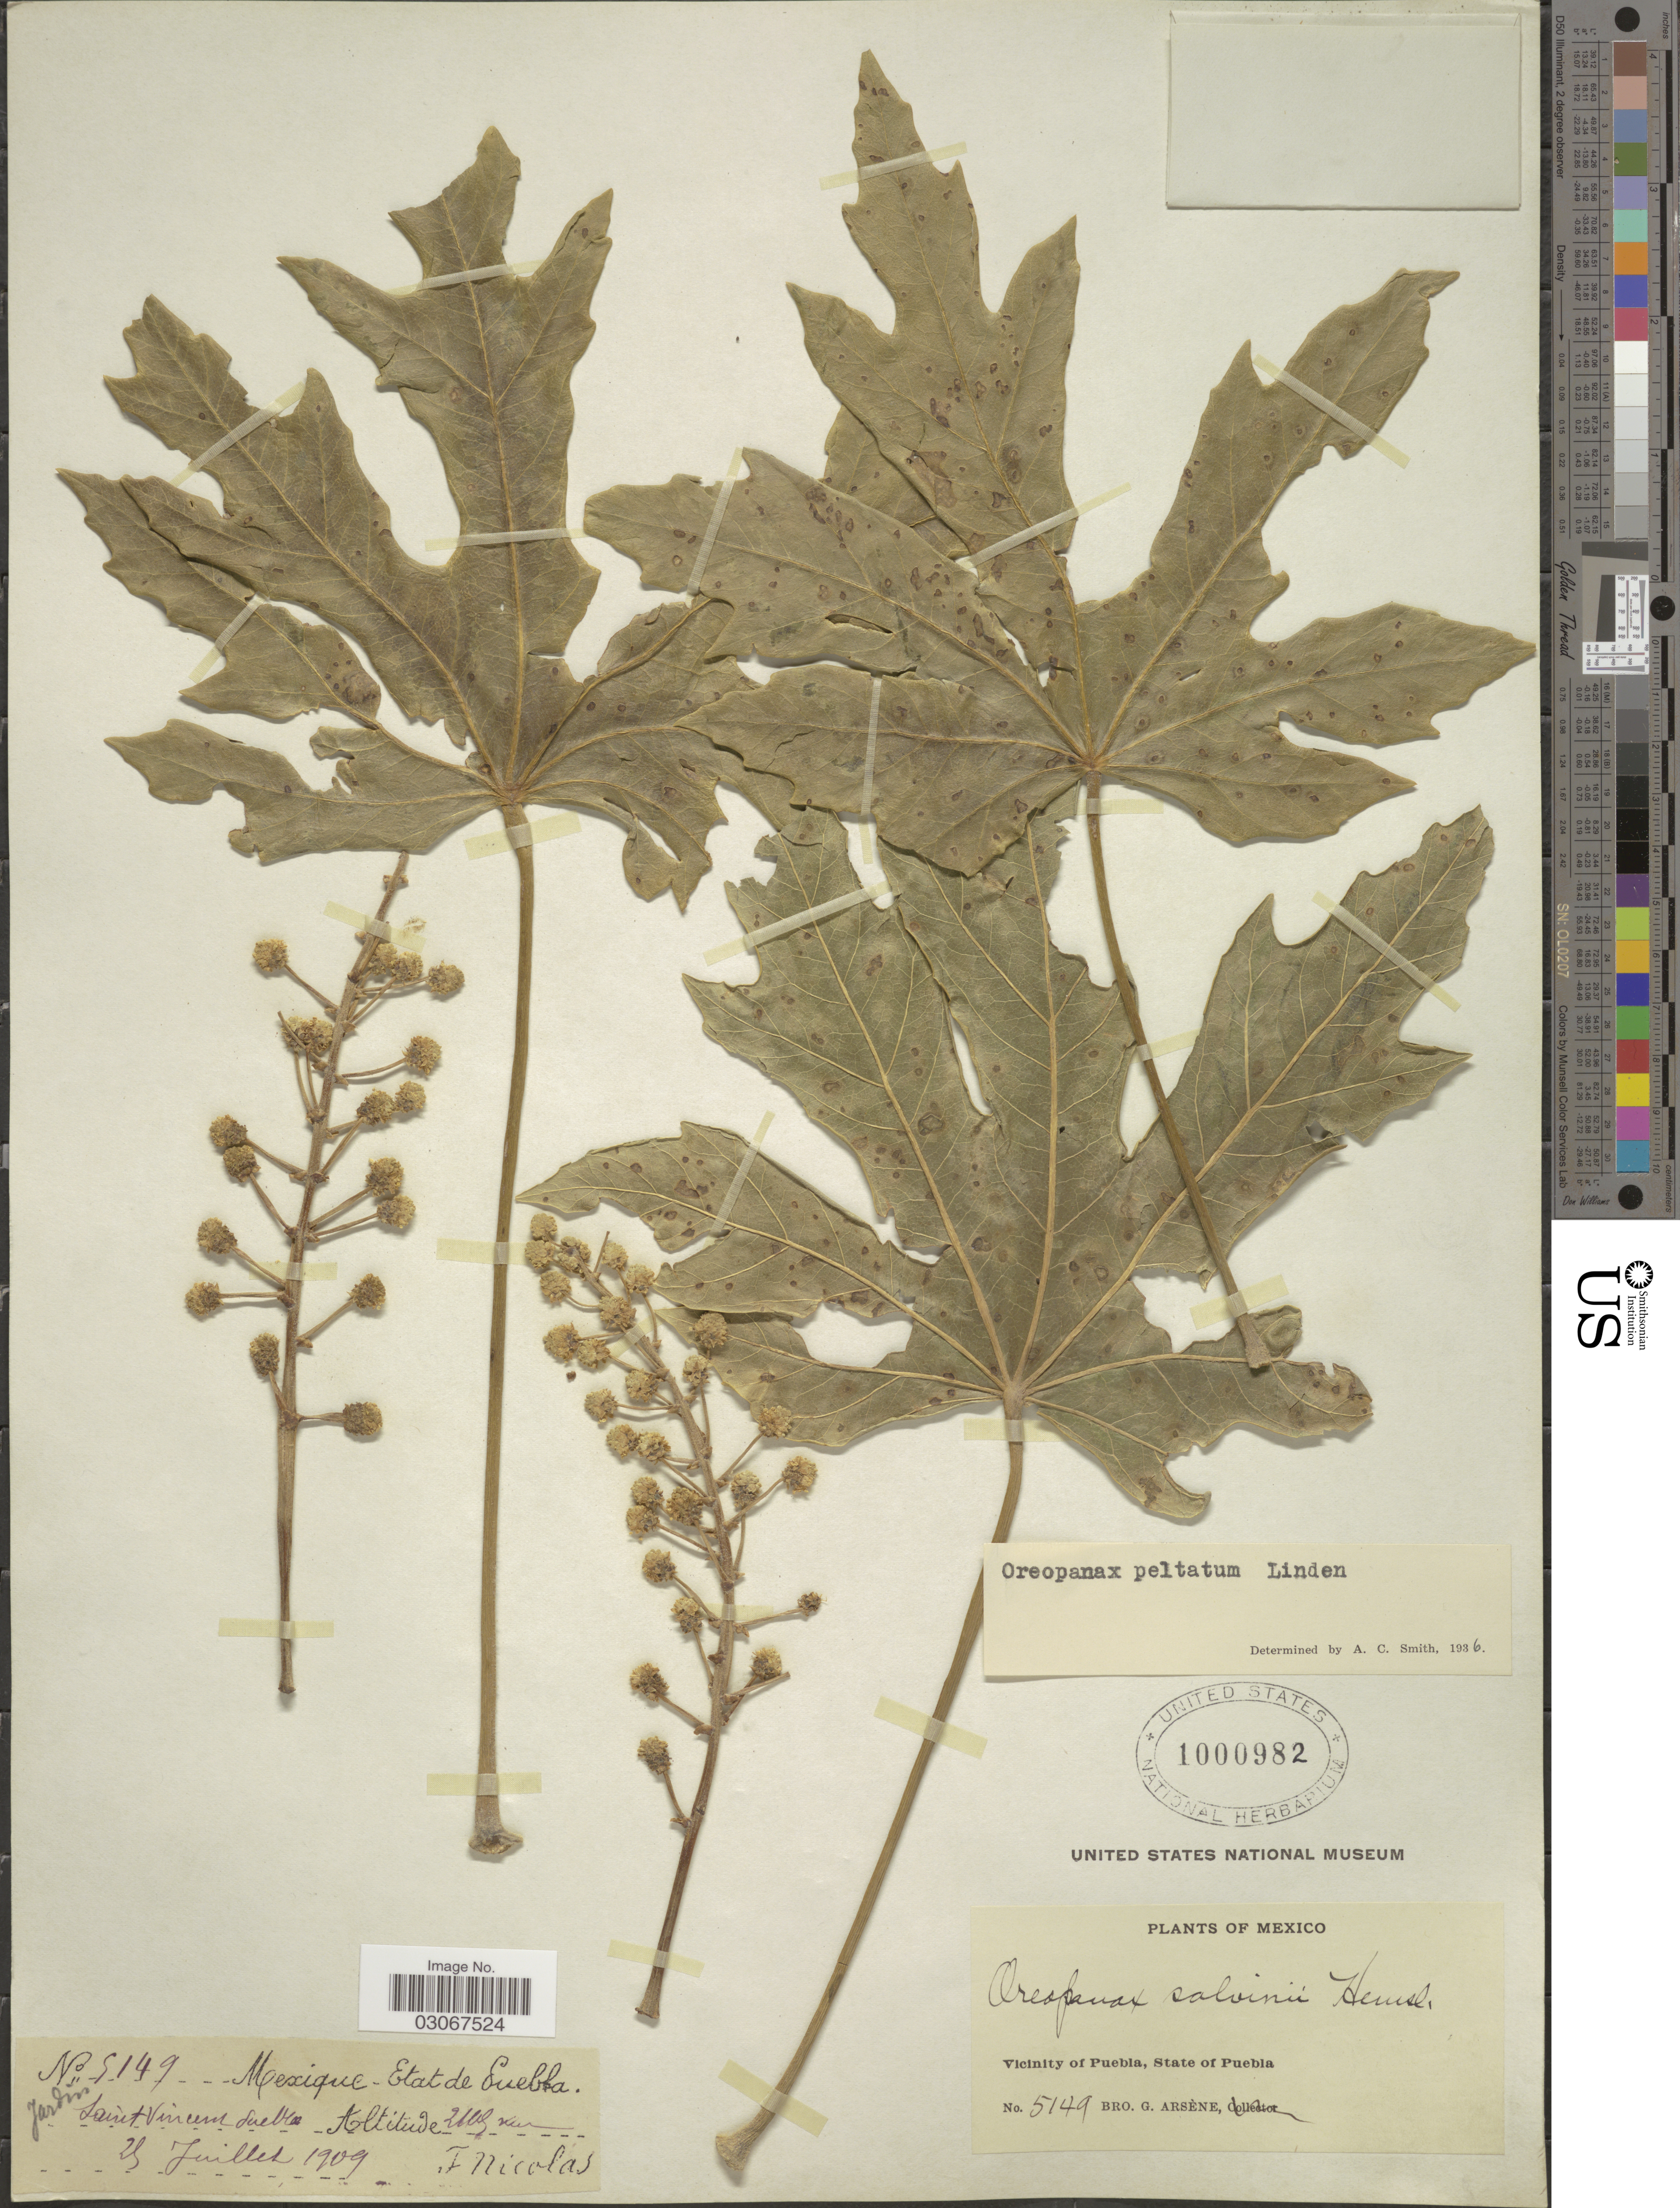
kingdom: Plantae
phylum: Tracheophyta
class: Magnoliopsida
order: Apiales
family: Araliaceae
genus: Oreopanax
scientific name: Oreopanax peltatus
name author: Linden ex Regel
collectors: Bro. G. Arsène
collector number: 5149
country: Mexico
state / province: Puebla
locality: Vicinity of Puebla.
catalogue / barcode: US 1000982